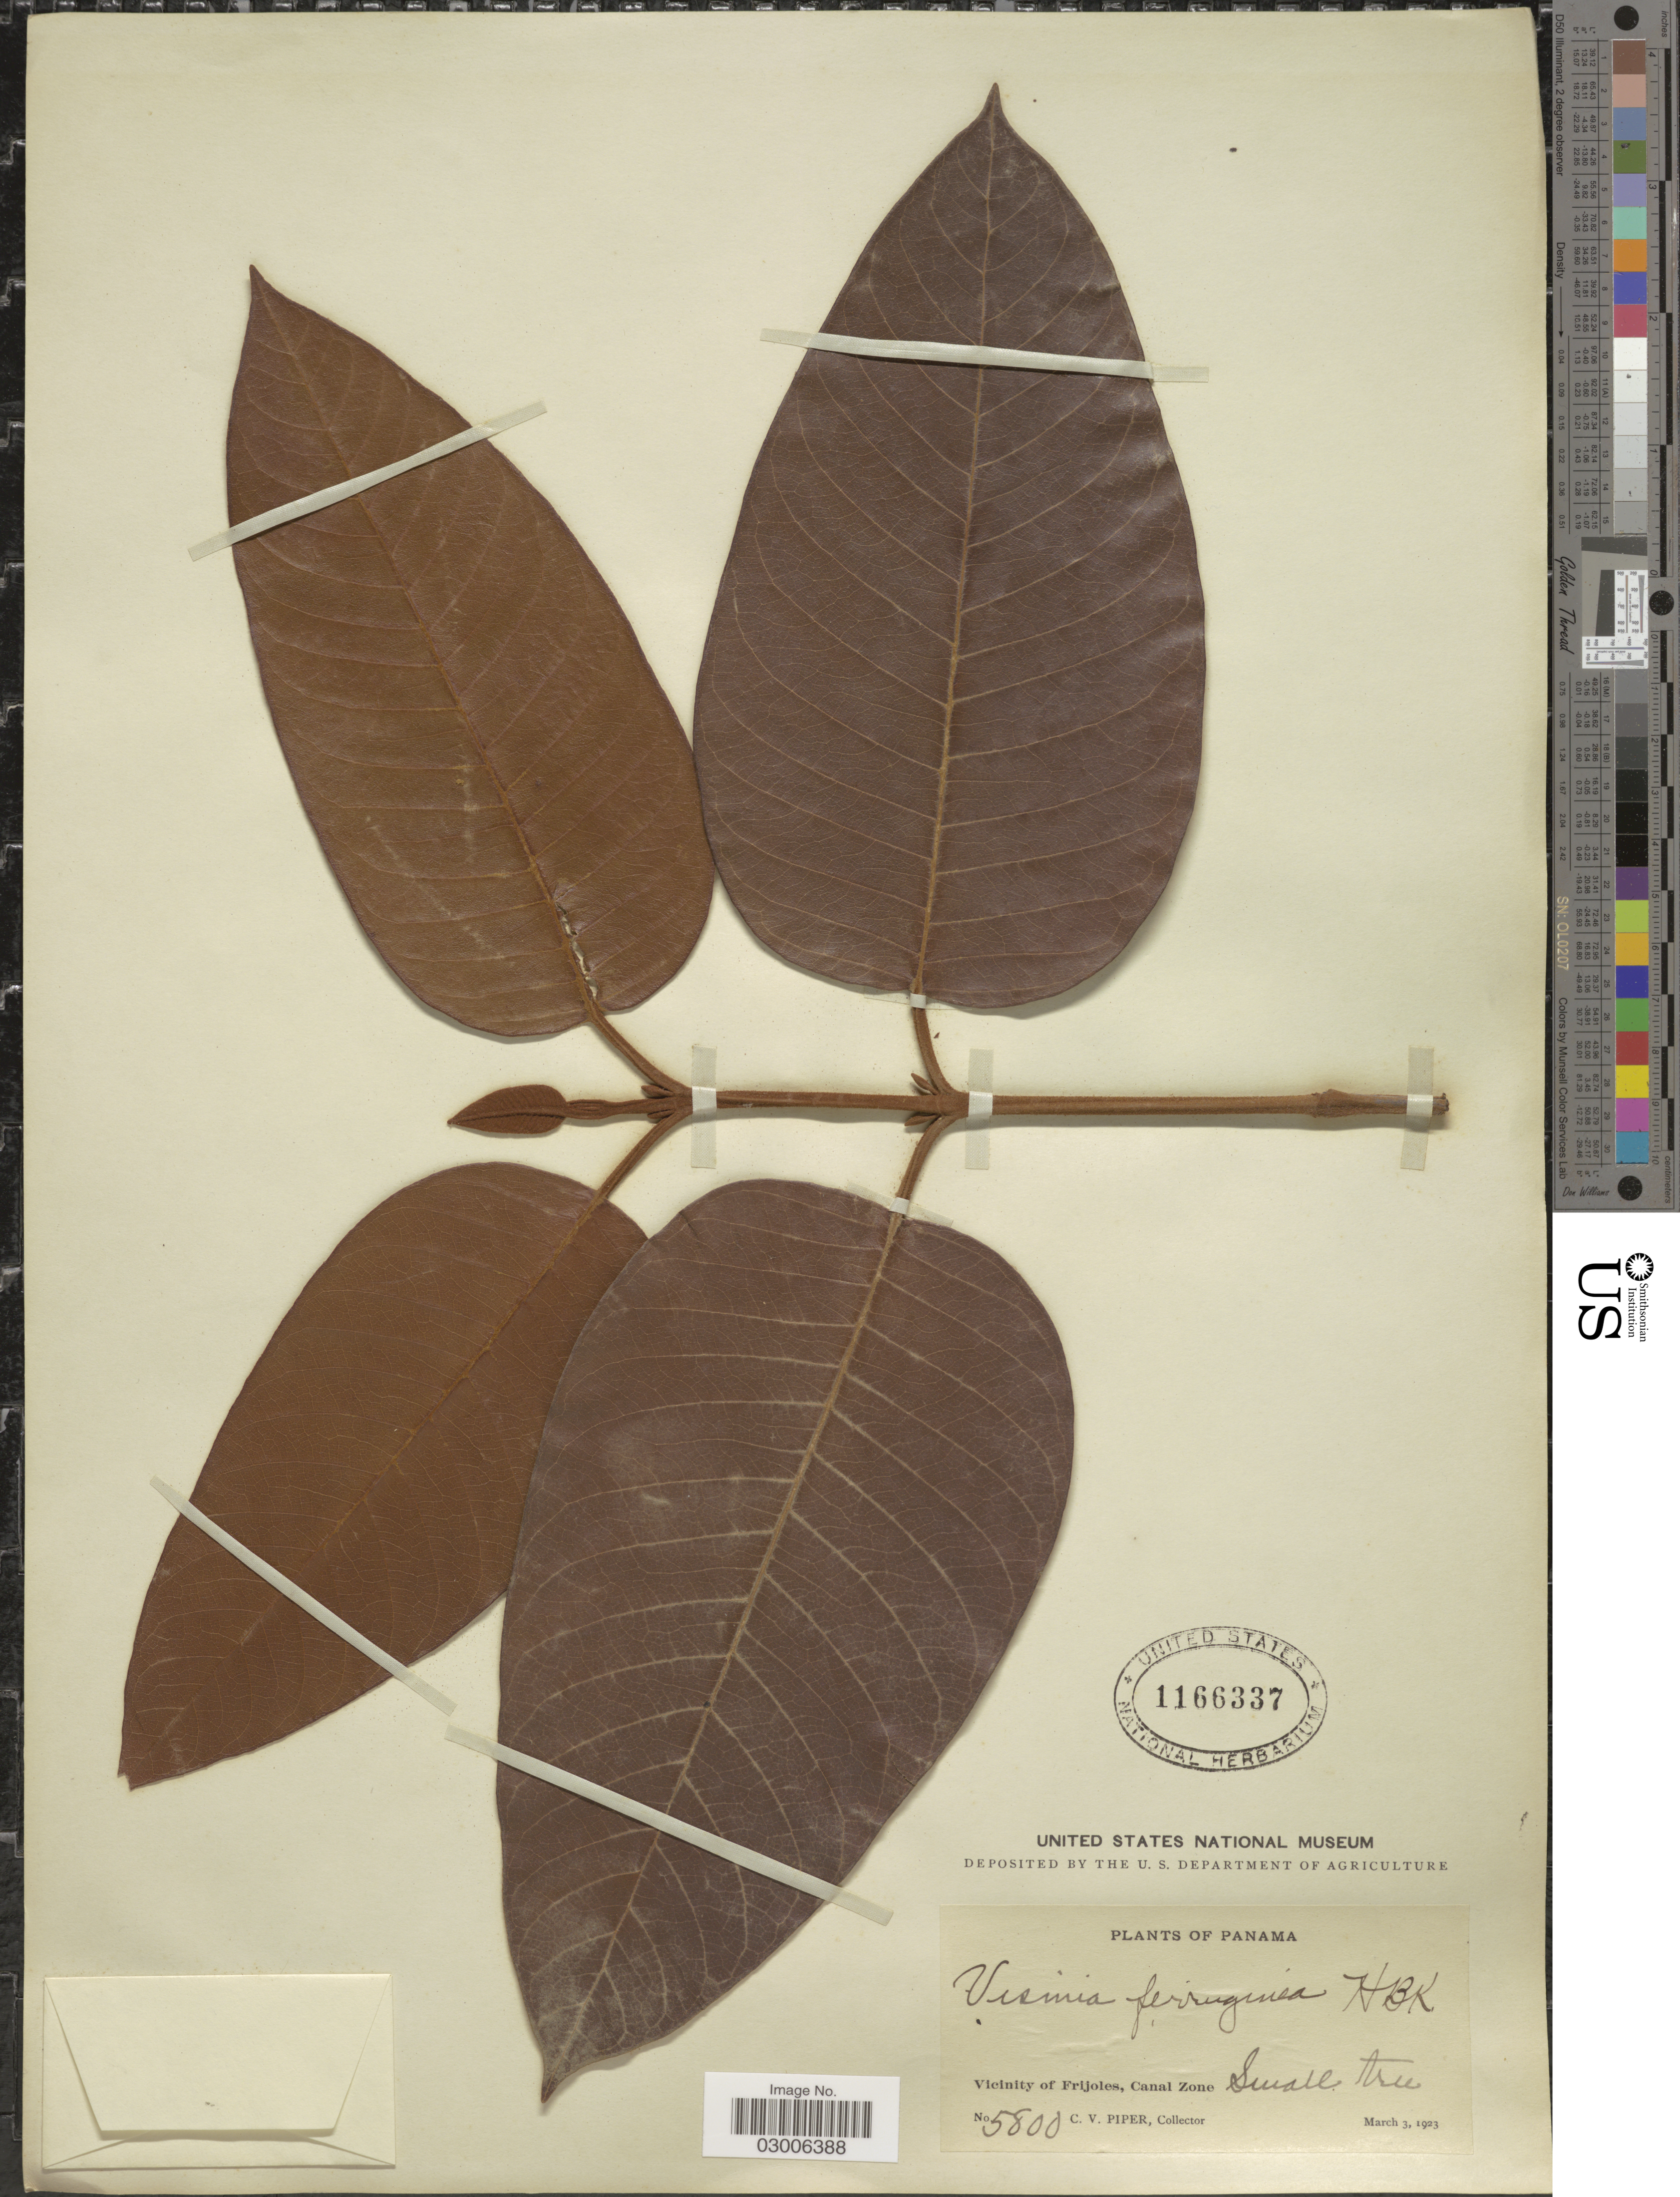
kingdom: Plantae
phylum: Tracheophyta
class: Magnoliopsida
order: Malpighiales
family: Hypericaceae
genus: Vismia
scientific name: Vismia sp.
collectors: C. V. Piper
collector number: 5800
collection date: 1923-03-03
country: Panama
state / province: Colón / Panamá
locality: Vicinity of Frijoles, Canal Zone.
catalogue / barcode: US 1166337